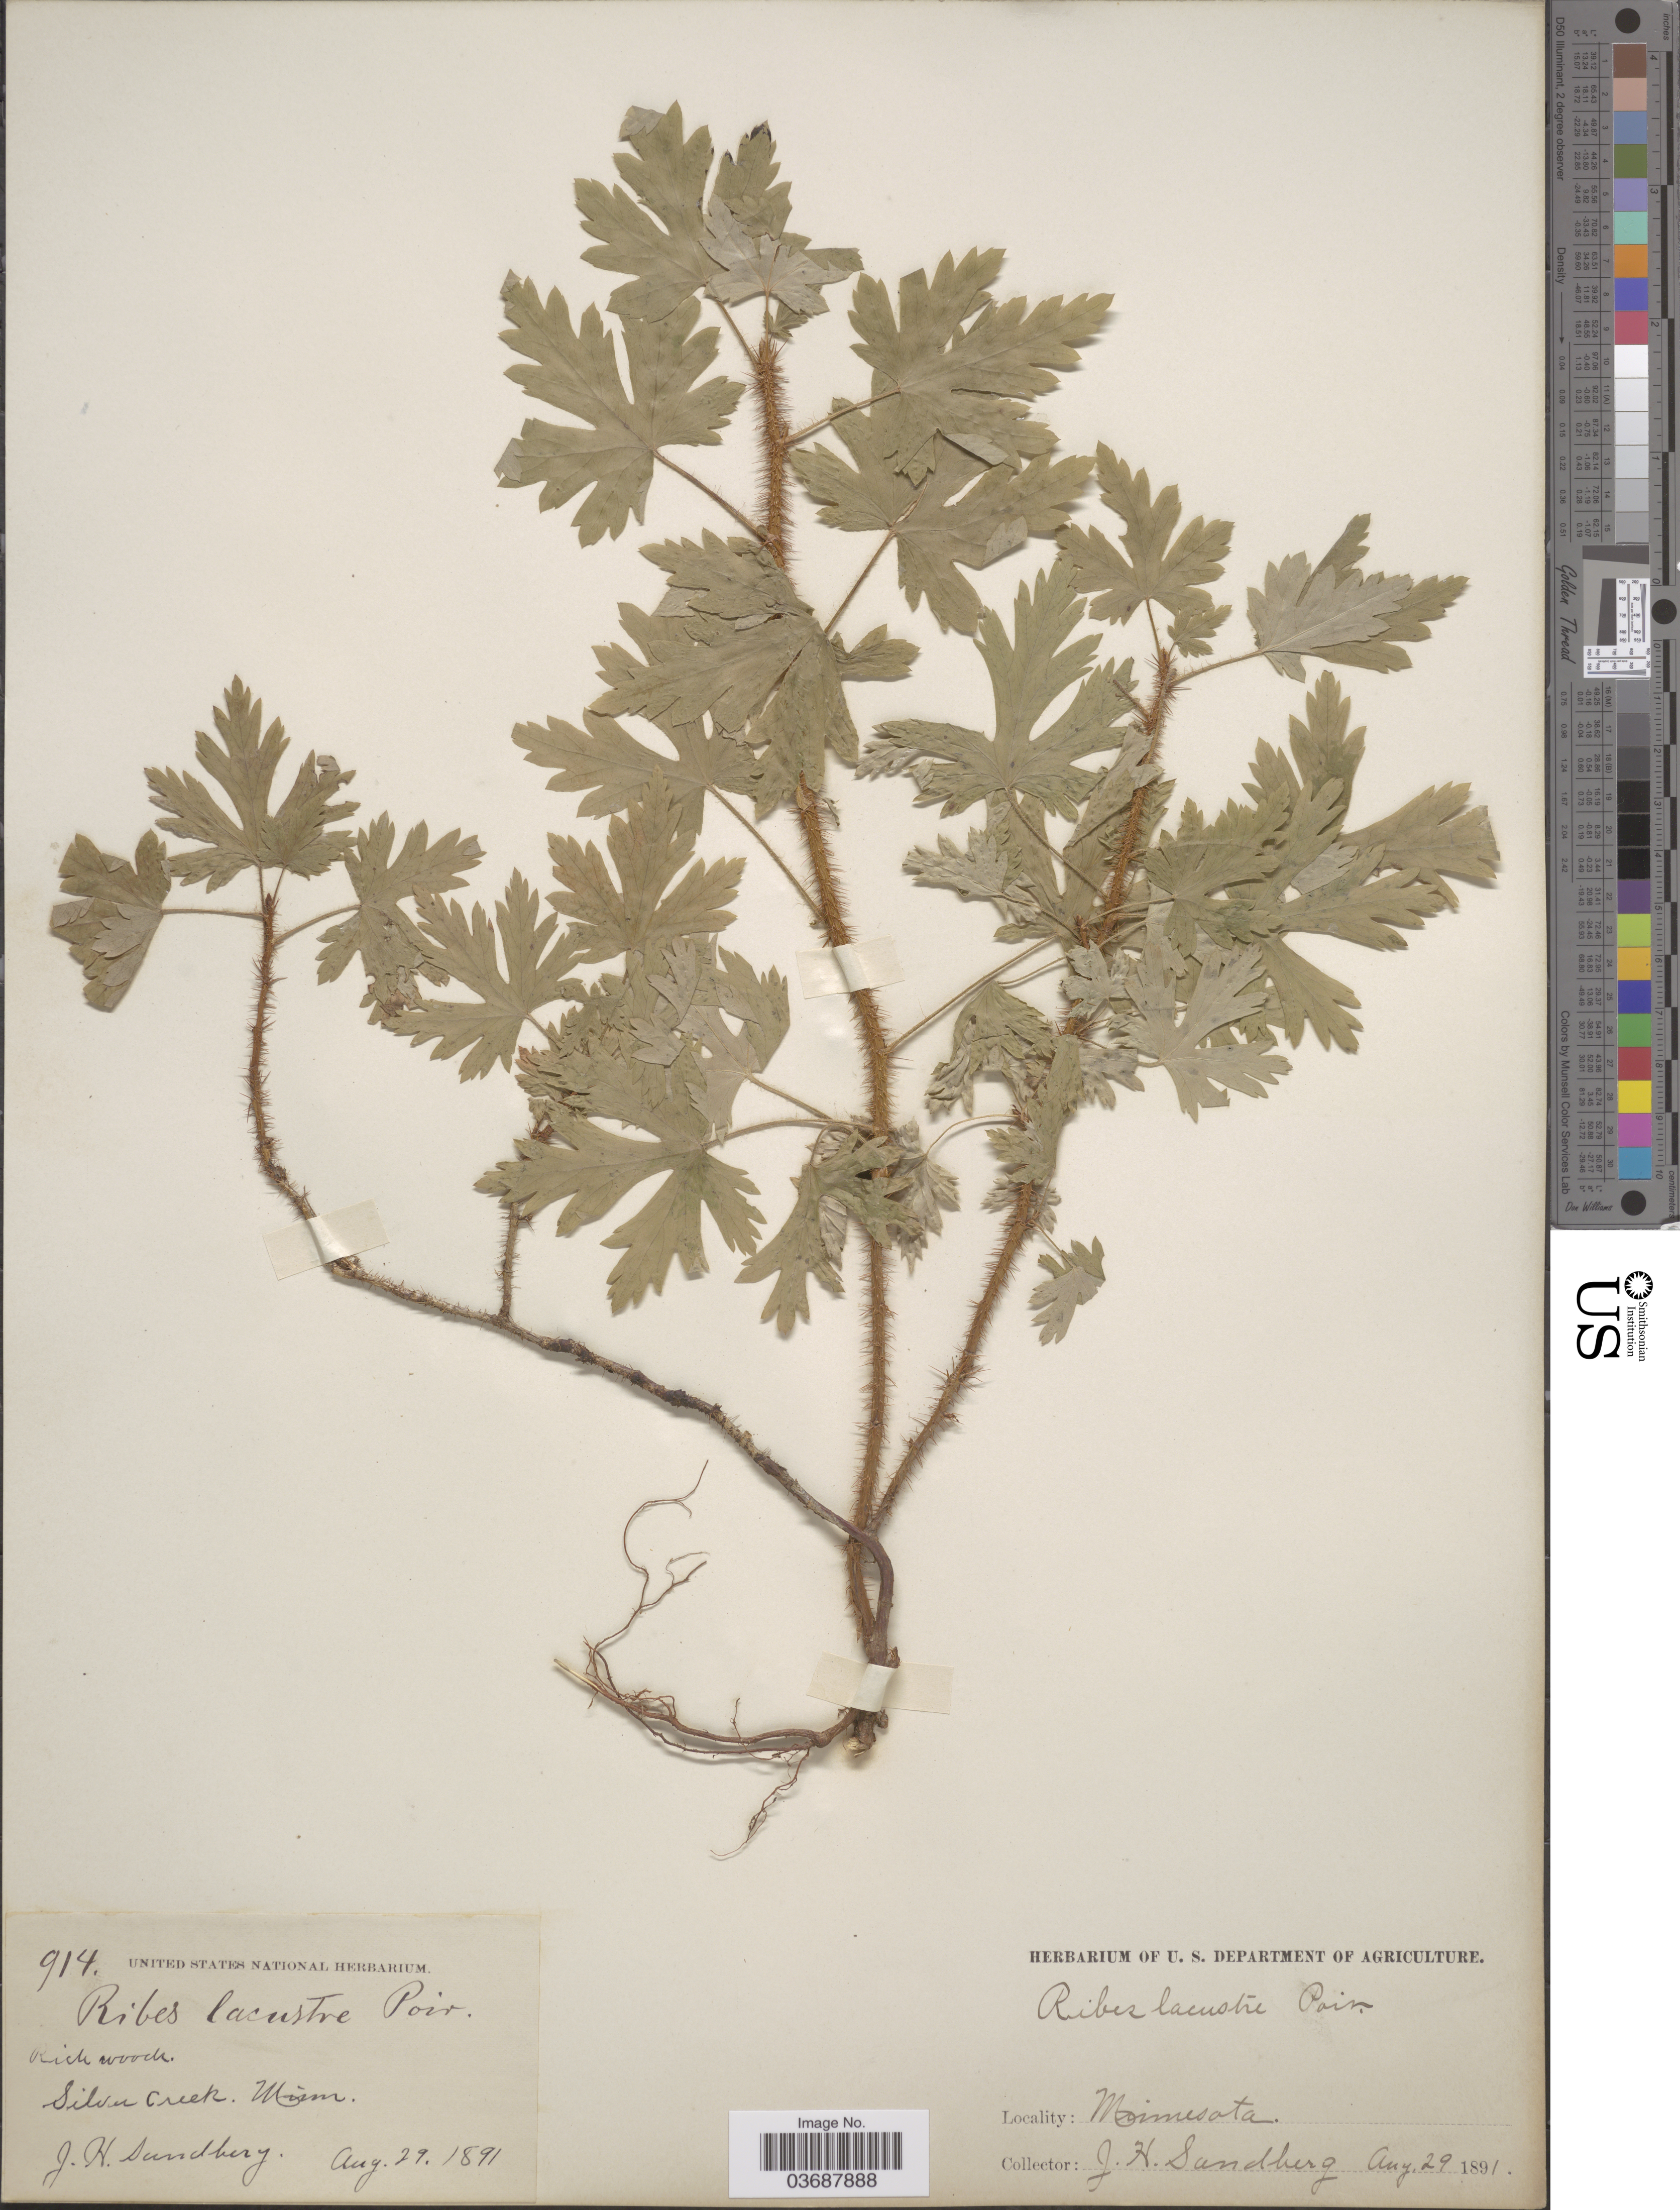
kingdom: Plantae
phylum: Tracheophyta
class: Magnoliopsida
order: Saxifragales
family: Grossulariaceae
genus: Ribes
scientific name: Ribes lacustre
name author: (Pers.) Poir.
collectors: J. H. Sandberg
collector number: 914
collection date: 1891-08-29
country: United States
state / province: Minnesota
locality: Rich woods. Silver Creek.